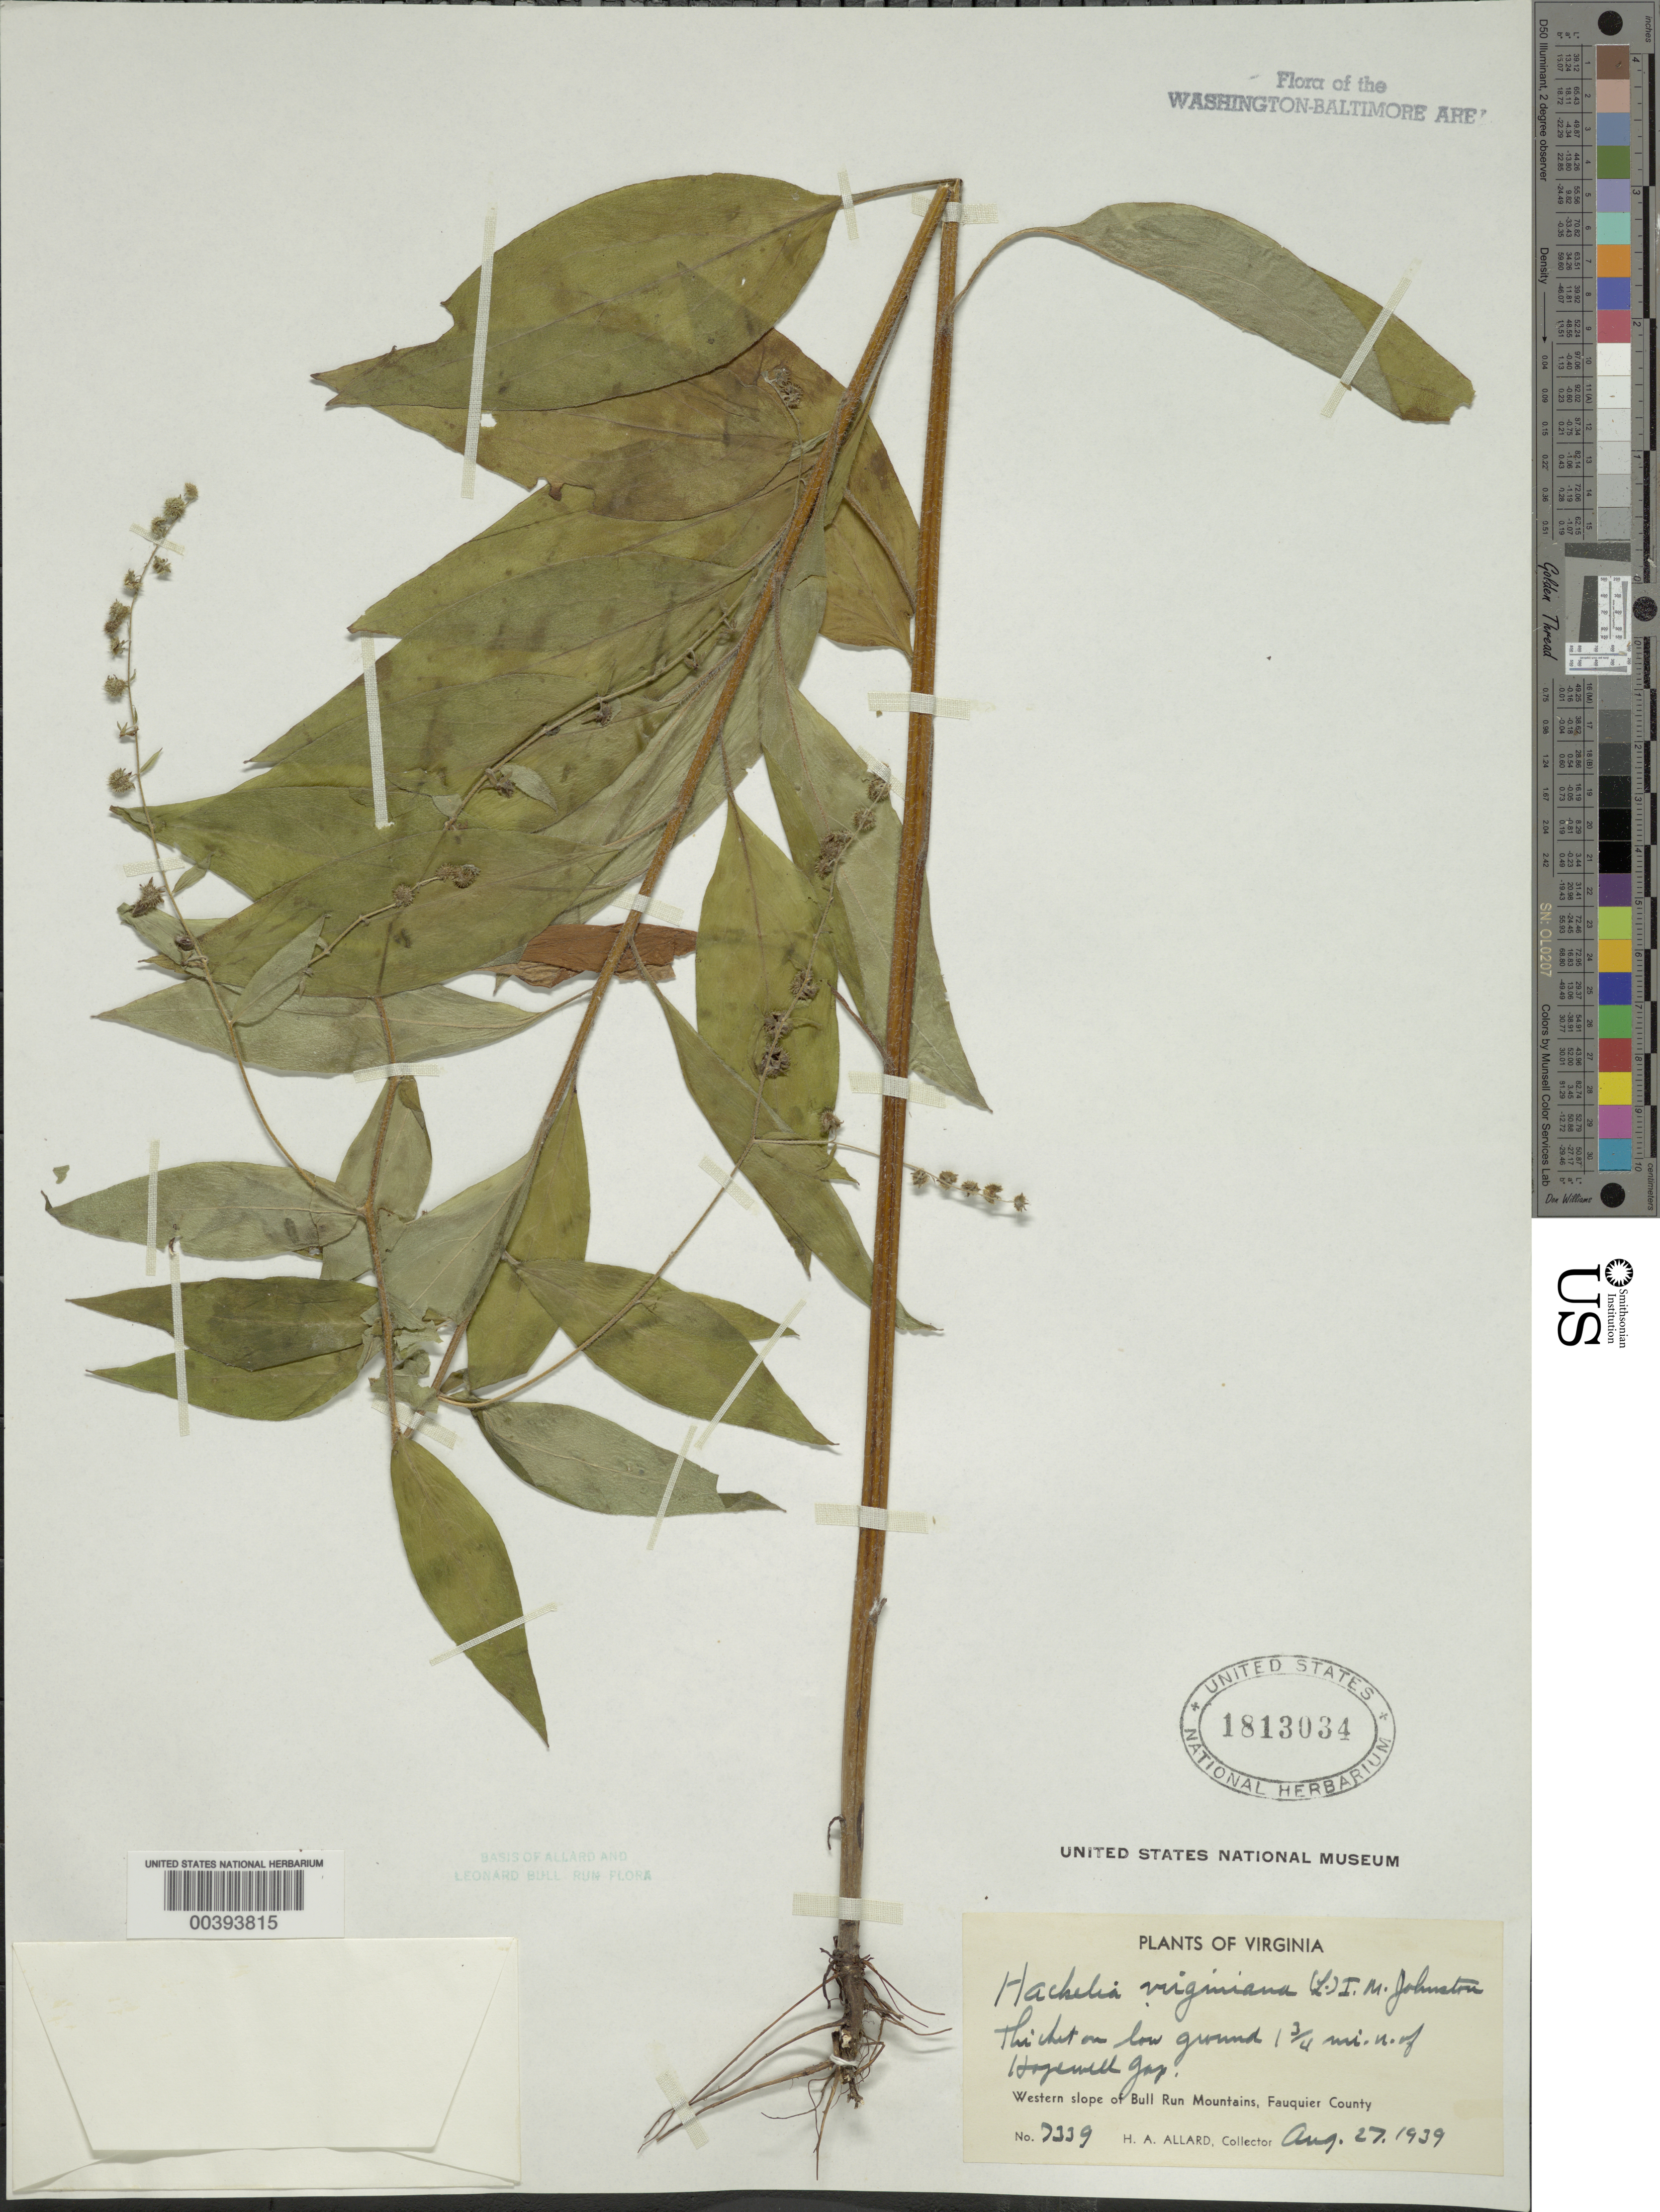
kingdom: Plantae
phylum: Tracheophyta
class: Magnoliopsida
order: Boraginales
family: Boraginaceae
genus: Hackelia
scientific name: Hackelia virginiana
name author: (L.) I.M. Johnst.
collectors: H. A. Allard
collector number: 7339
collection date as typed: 27 Aug 1939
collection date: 1939-08-27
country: United States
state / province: Virginia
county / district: Fauquier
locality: North of Hopewell Gap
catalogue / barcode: US 1813034